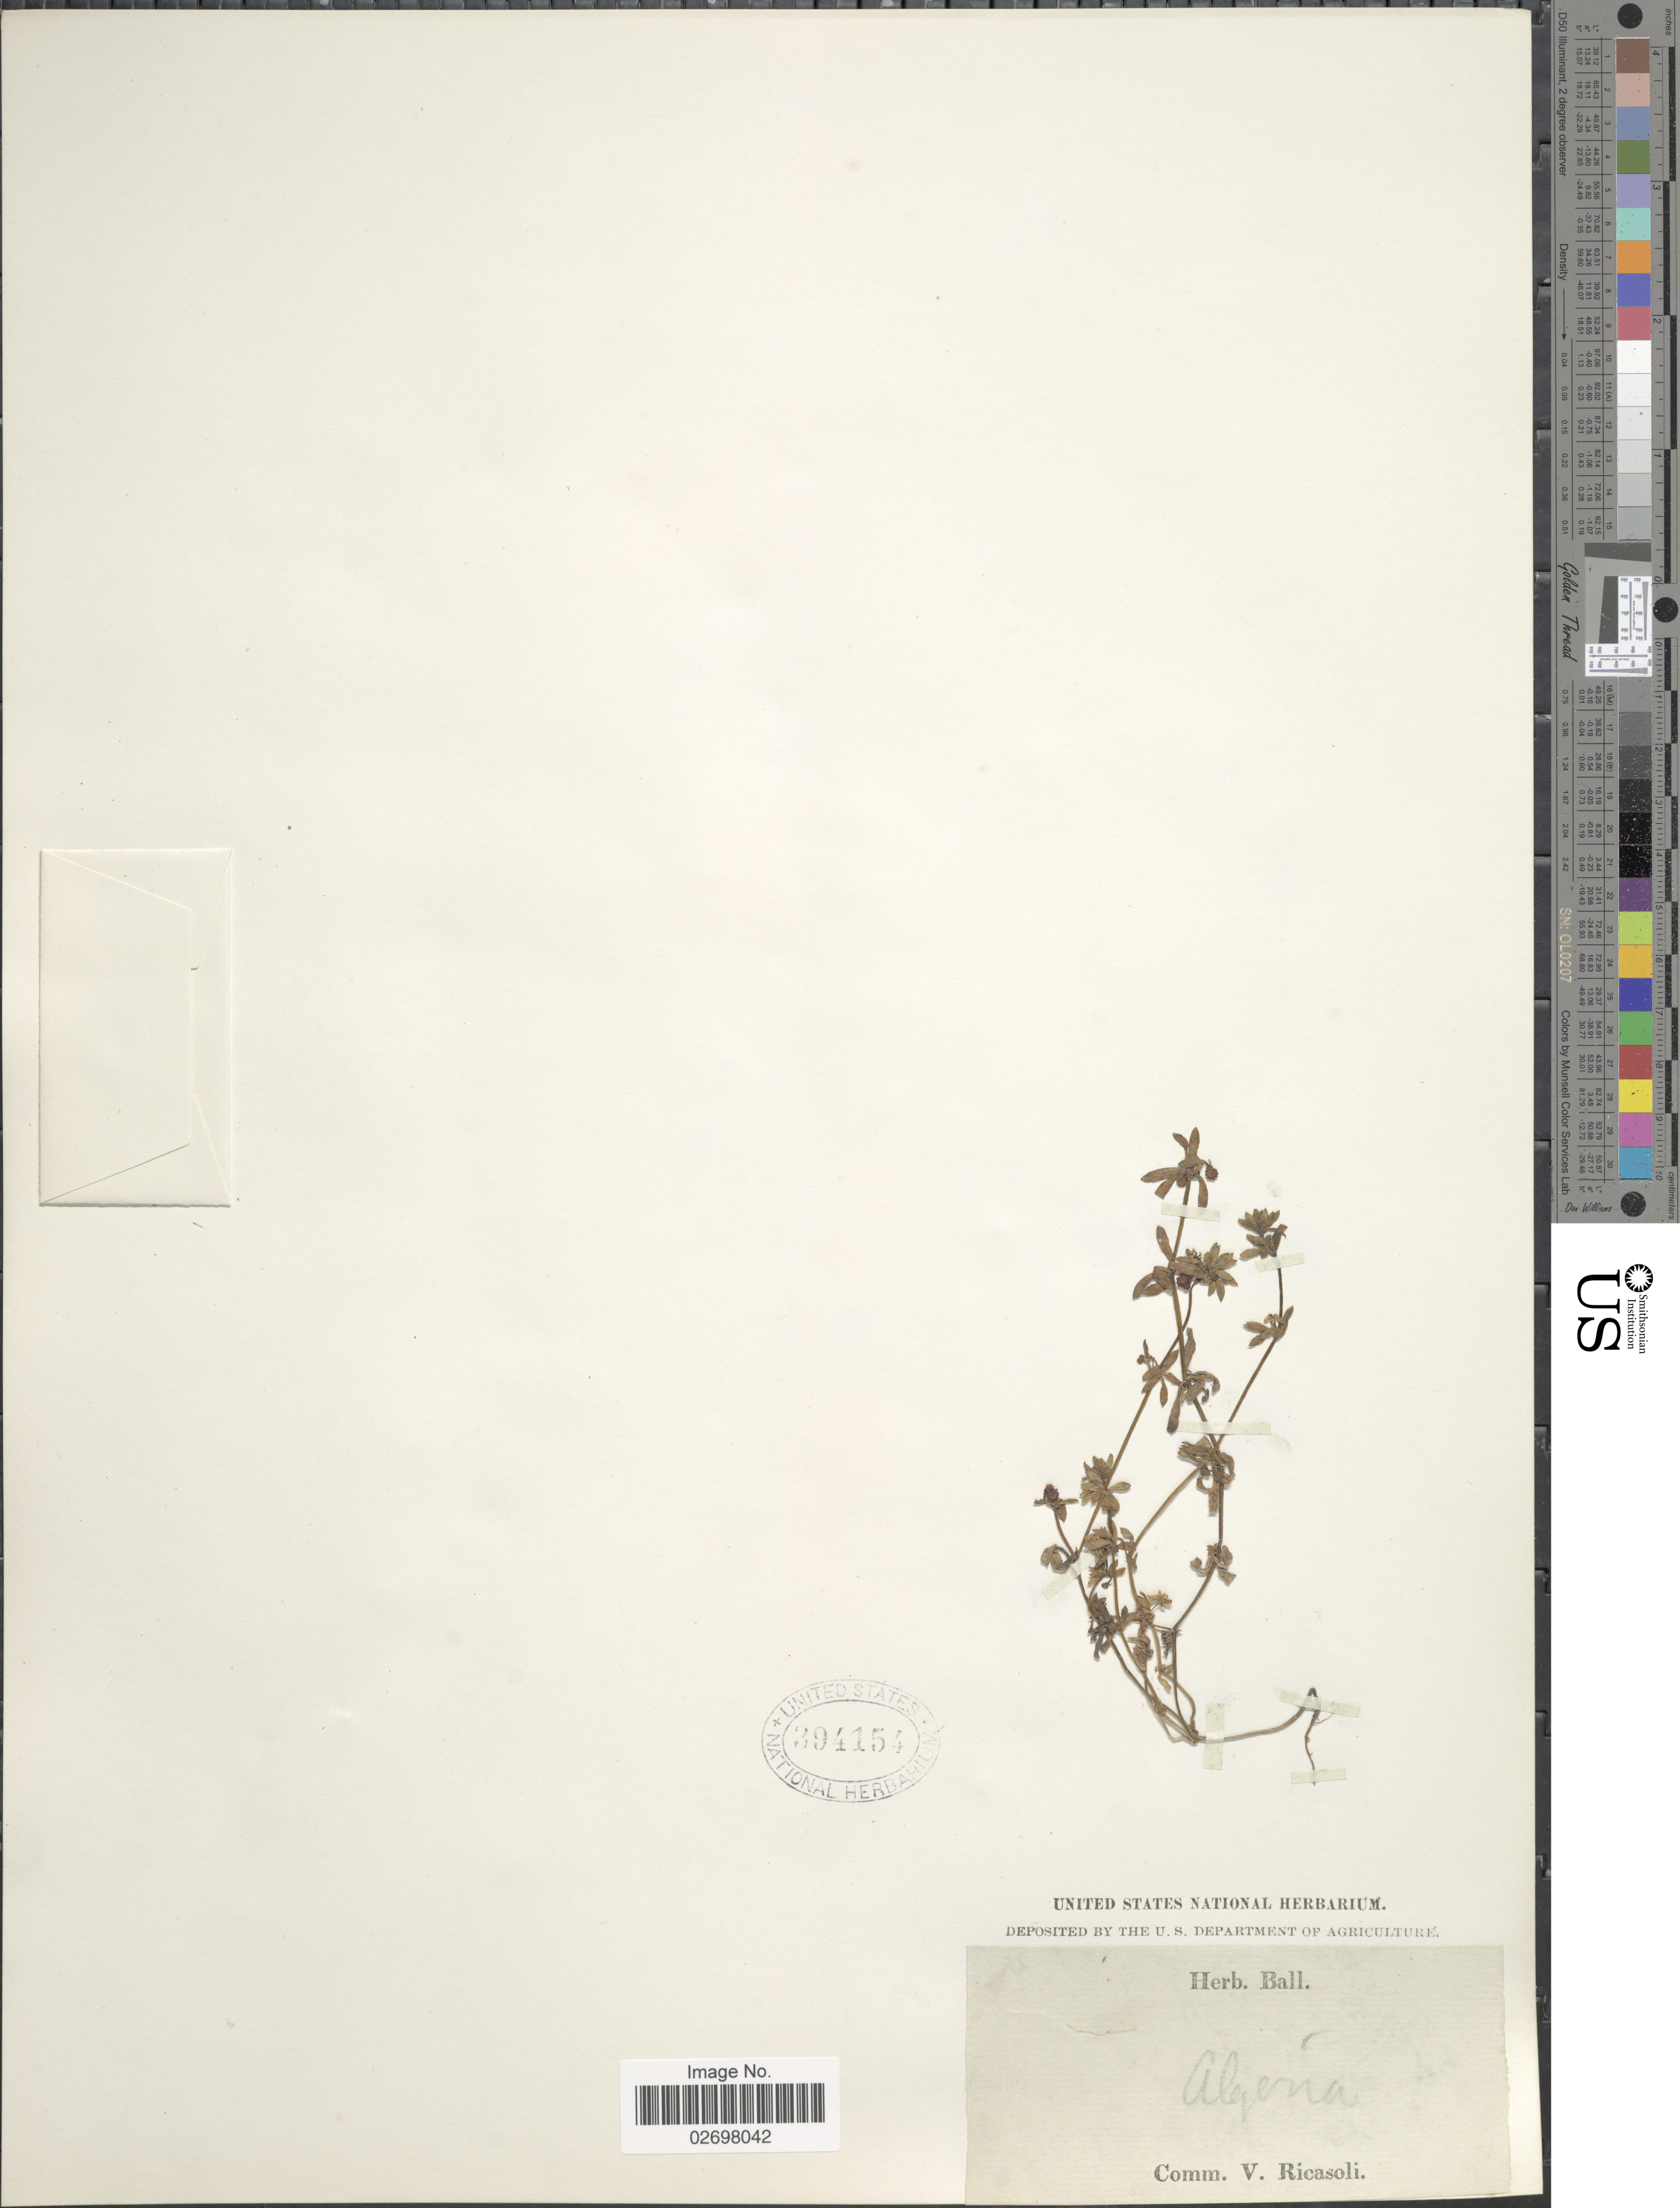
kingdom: Plantae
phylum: Tracheophyta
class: Magnoliopsida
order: Gentianales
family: Rubiaceae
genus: Galium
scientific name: Galium sp.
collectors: ex herb. Ball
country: Algeria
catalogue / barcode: US 394154